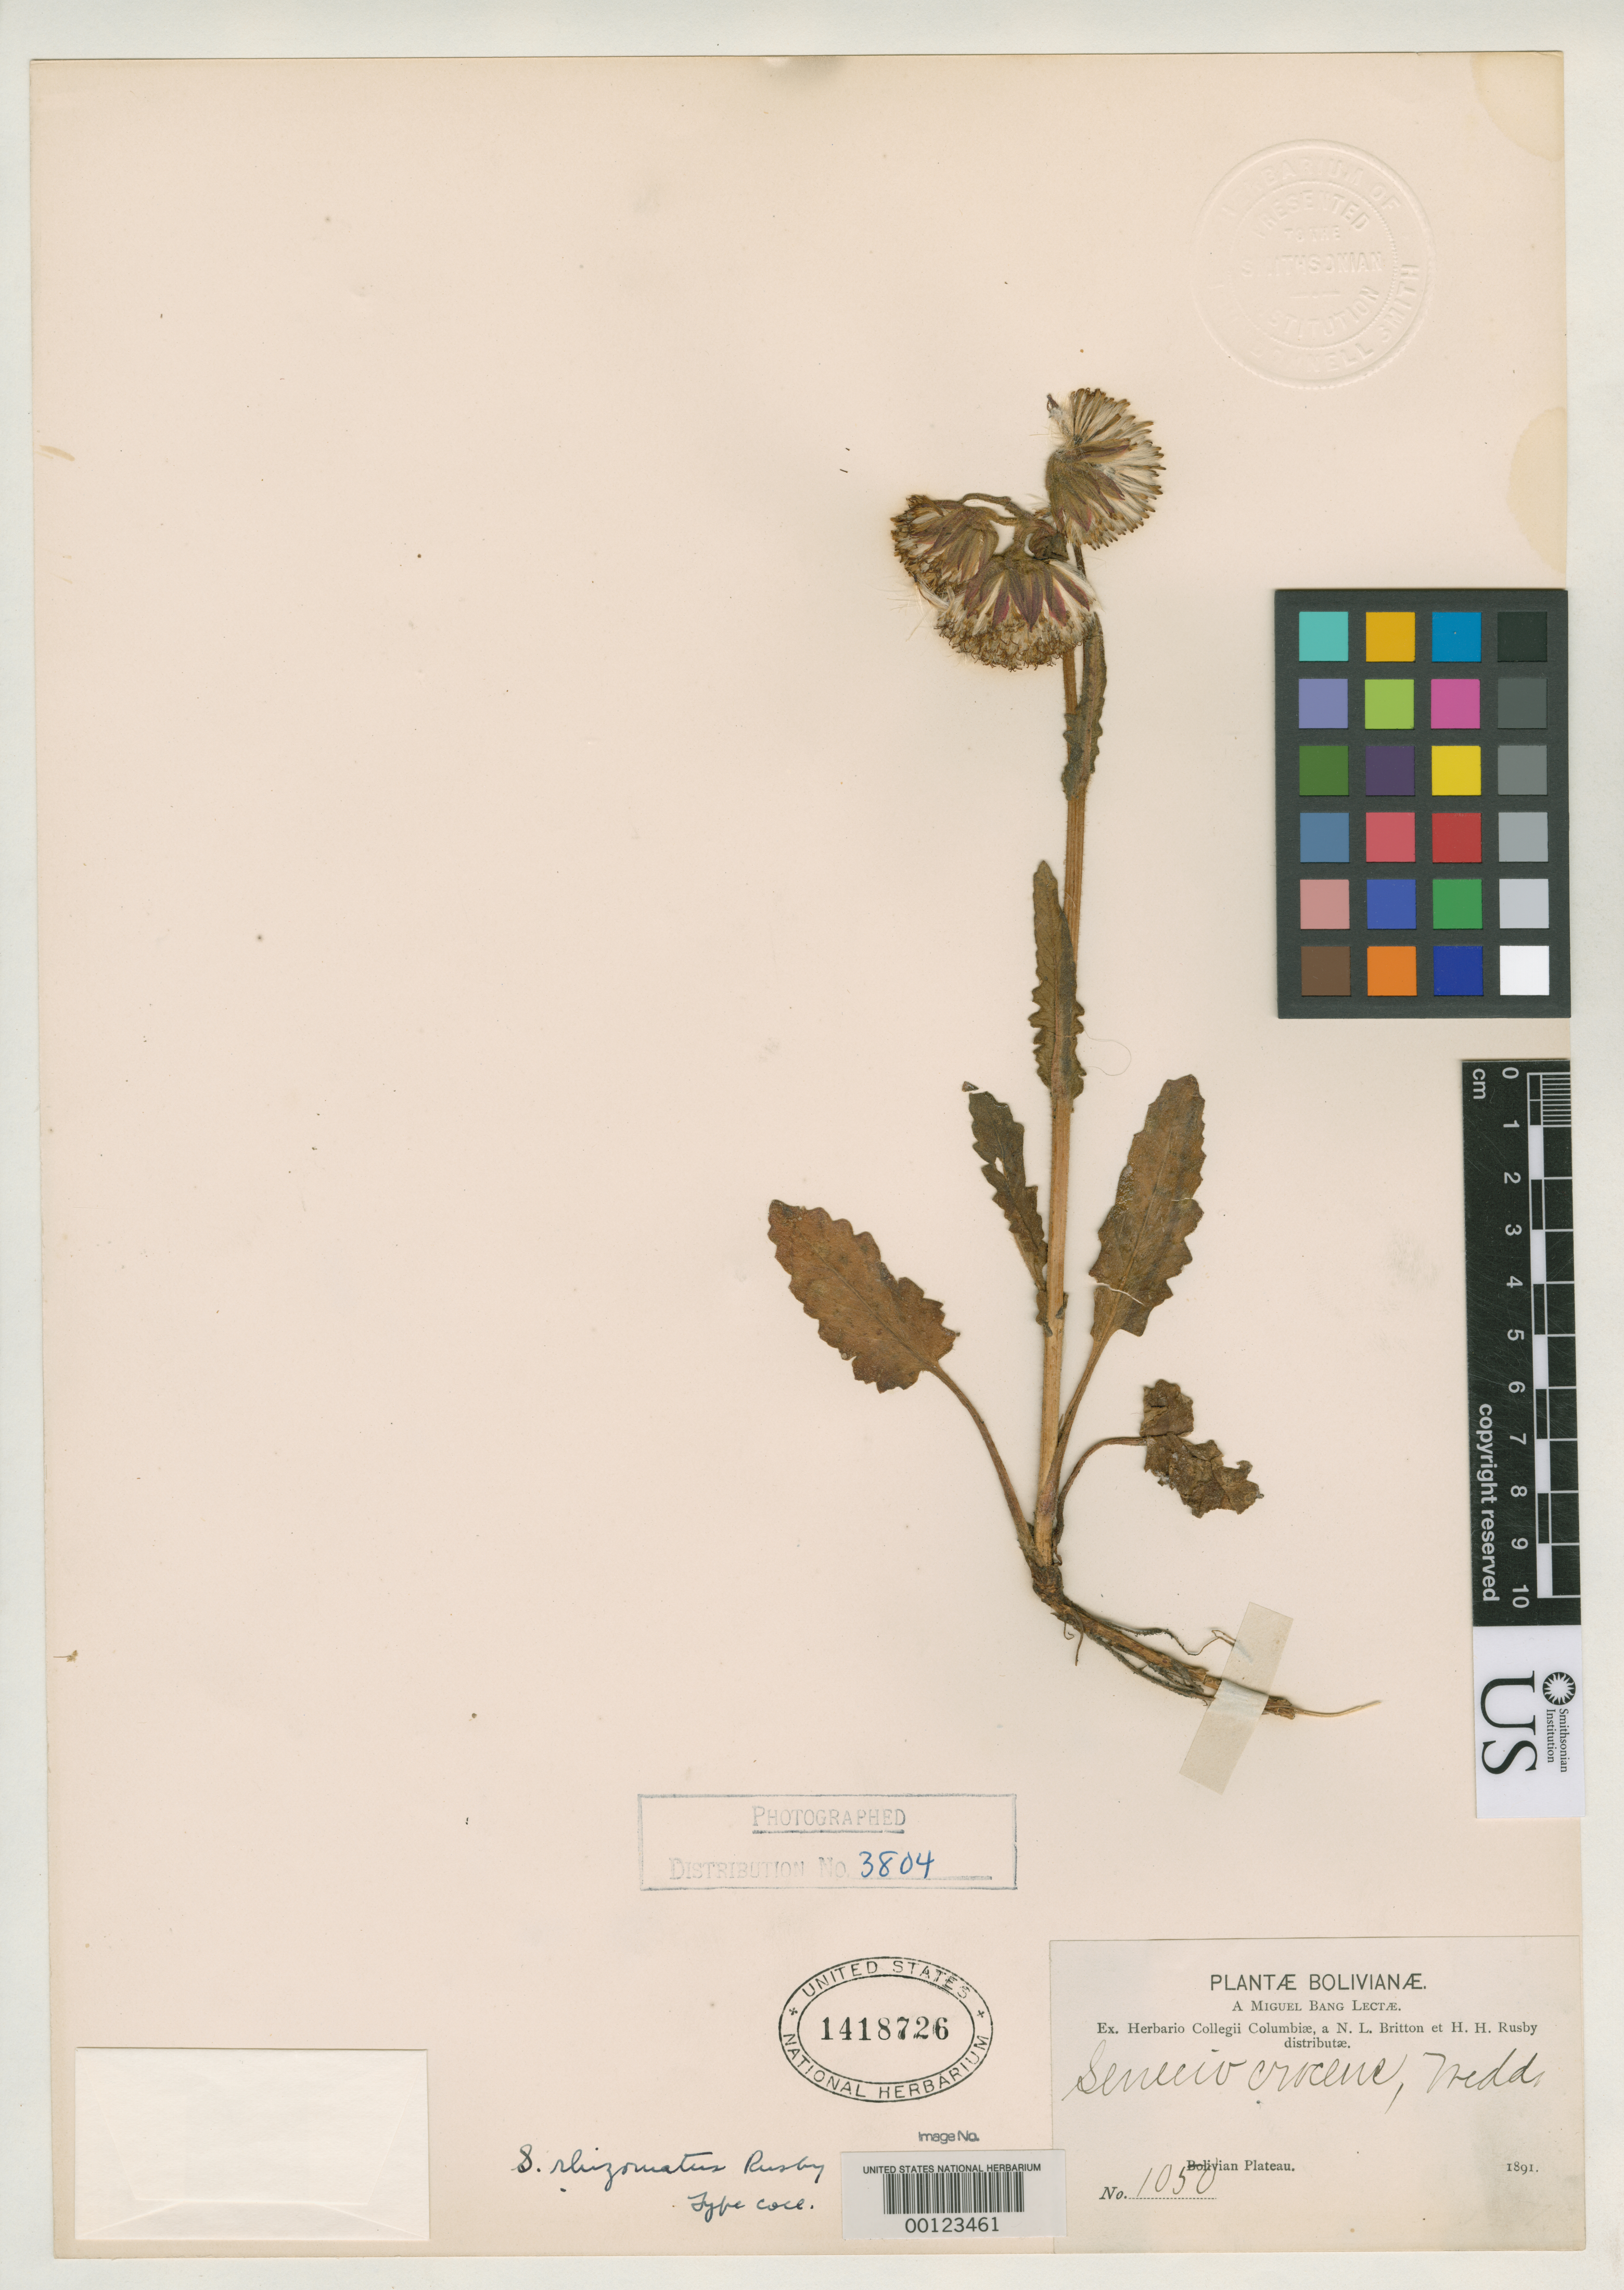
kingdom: Plantae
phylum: Tracheophyta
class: Magnoliopsida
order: Asterales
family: Asteraceae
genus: Senecio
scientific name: Senecio rhizomatus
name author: Rusby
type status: Syntype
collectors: M. Bang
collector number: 1050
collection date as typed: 1891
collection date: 1891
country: Bolivia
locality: Bolivian Plateau.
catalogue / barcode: US 1418726